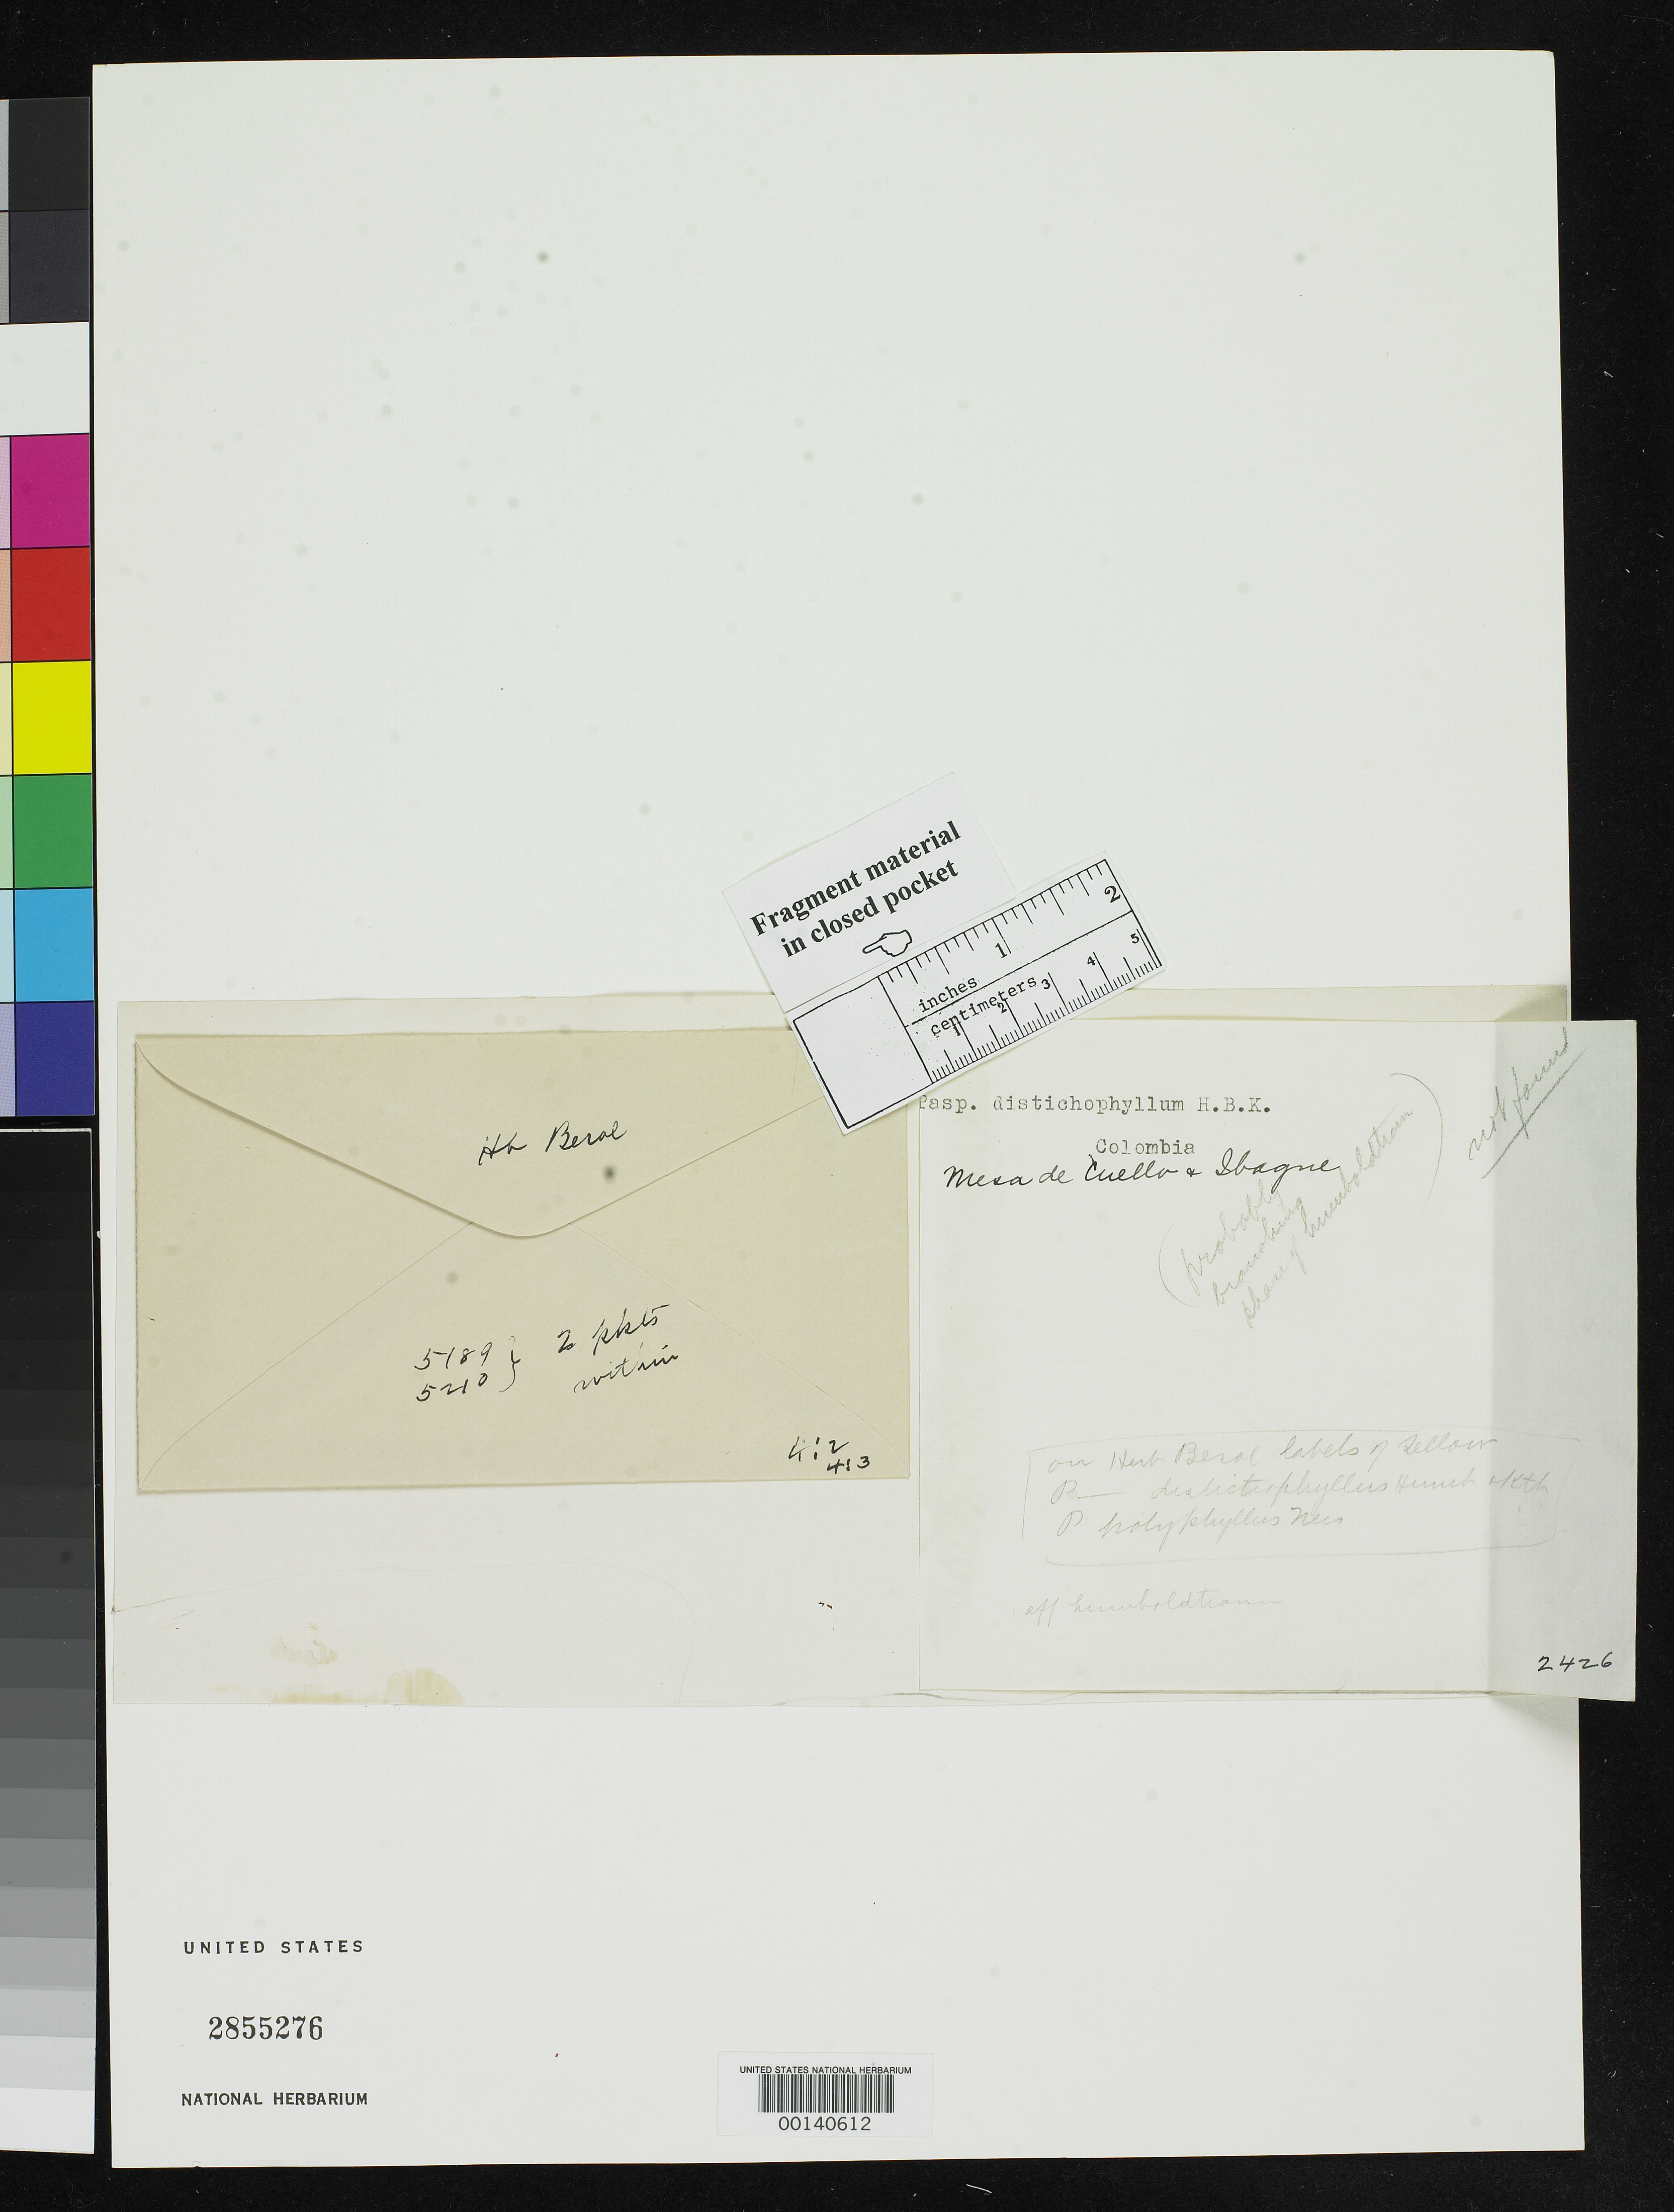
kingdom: Plantae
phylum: Tracheophyta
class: Liliopsida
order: Poales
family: Poaceae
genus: Paspalum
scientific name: Paspalum distichophyllum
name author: Kunth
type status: Type Fragment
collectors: F. W. Humboldt & A. J. A. Bonpland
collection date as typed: Oct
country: Colombia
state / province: Tolima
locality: Near Mesa de Cuello and Ibague.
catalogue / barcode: US 2855276